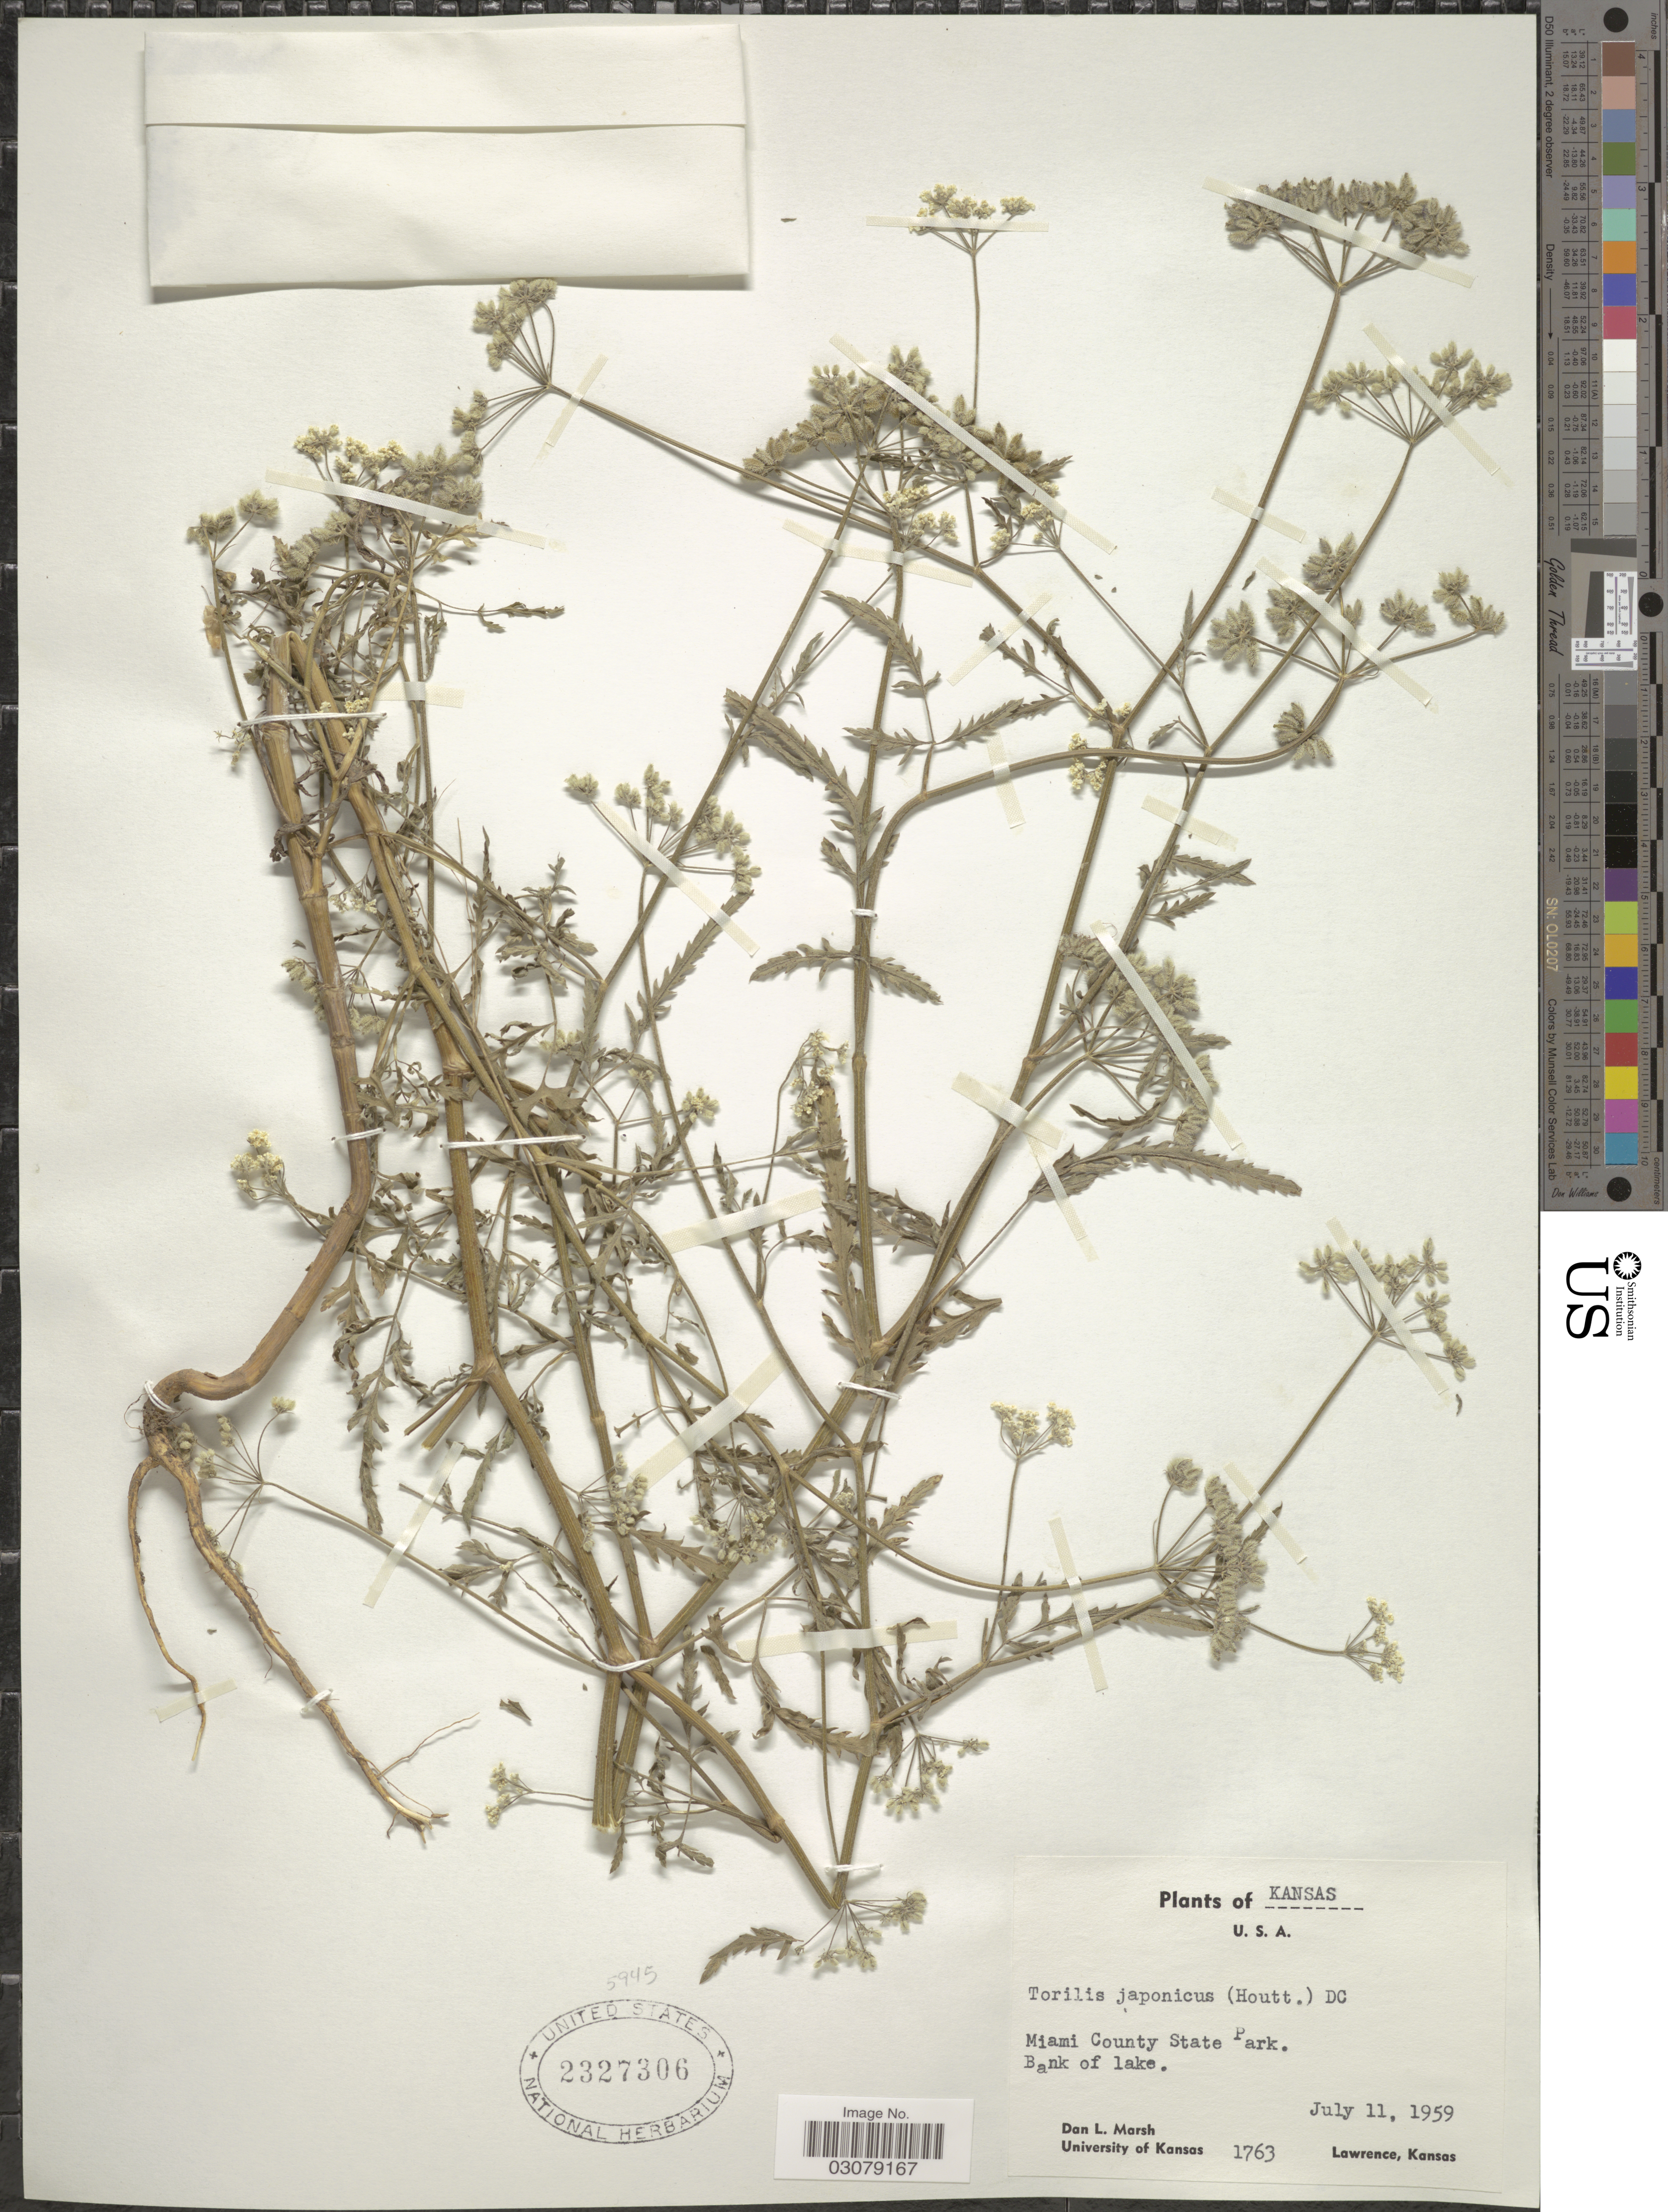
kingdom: Plantae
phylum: Tracheophyta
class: Magnoliopsida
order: Apiales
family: Apiaceae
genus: Torilis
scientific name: Torilis japonica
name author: (Houtt.) DC.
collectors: D. L. Marsh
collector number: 1763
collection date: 1959-07-11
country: United States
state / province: Kansas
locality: Miami County State Park. Bank of lake.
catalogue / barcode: US 2327306